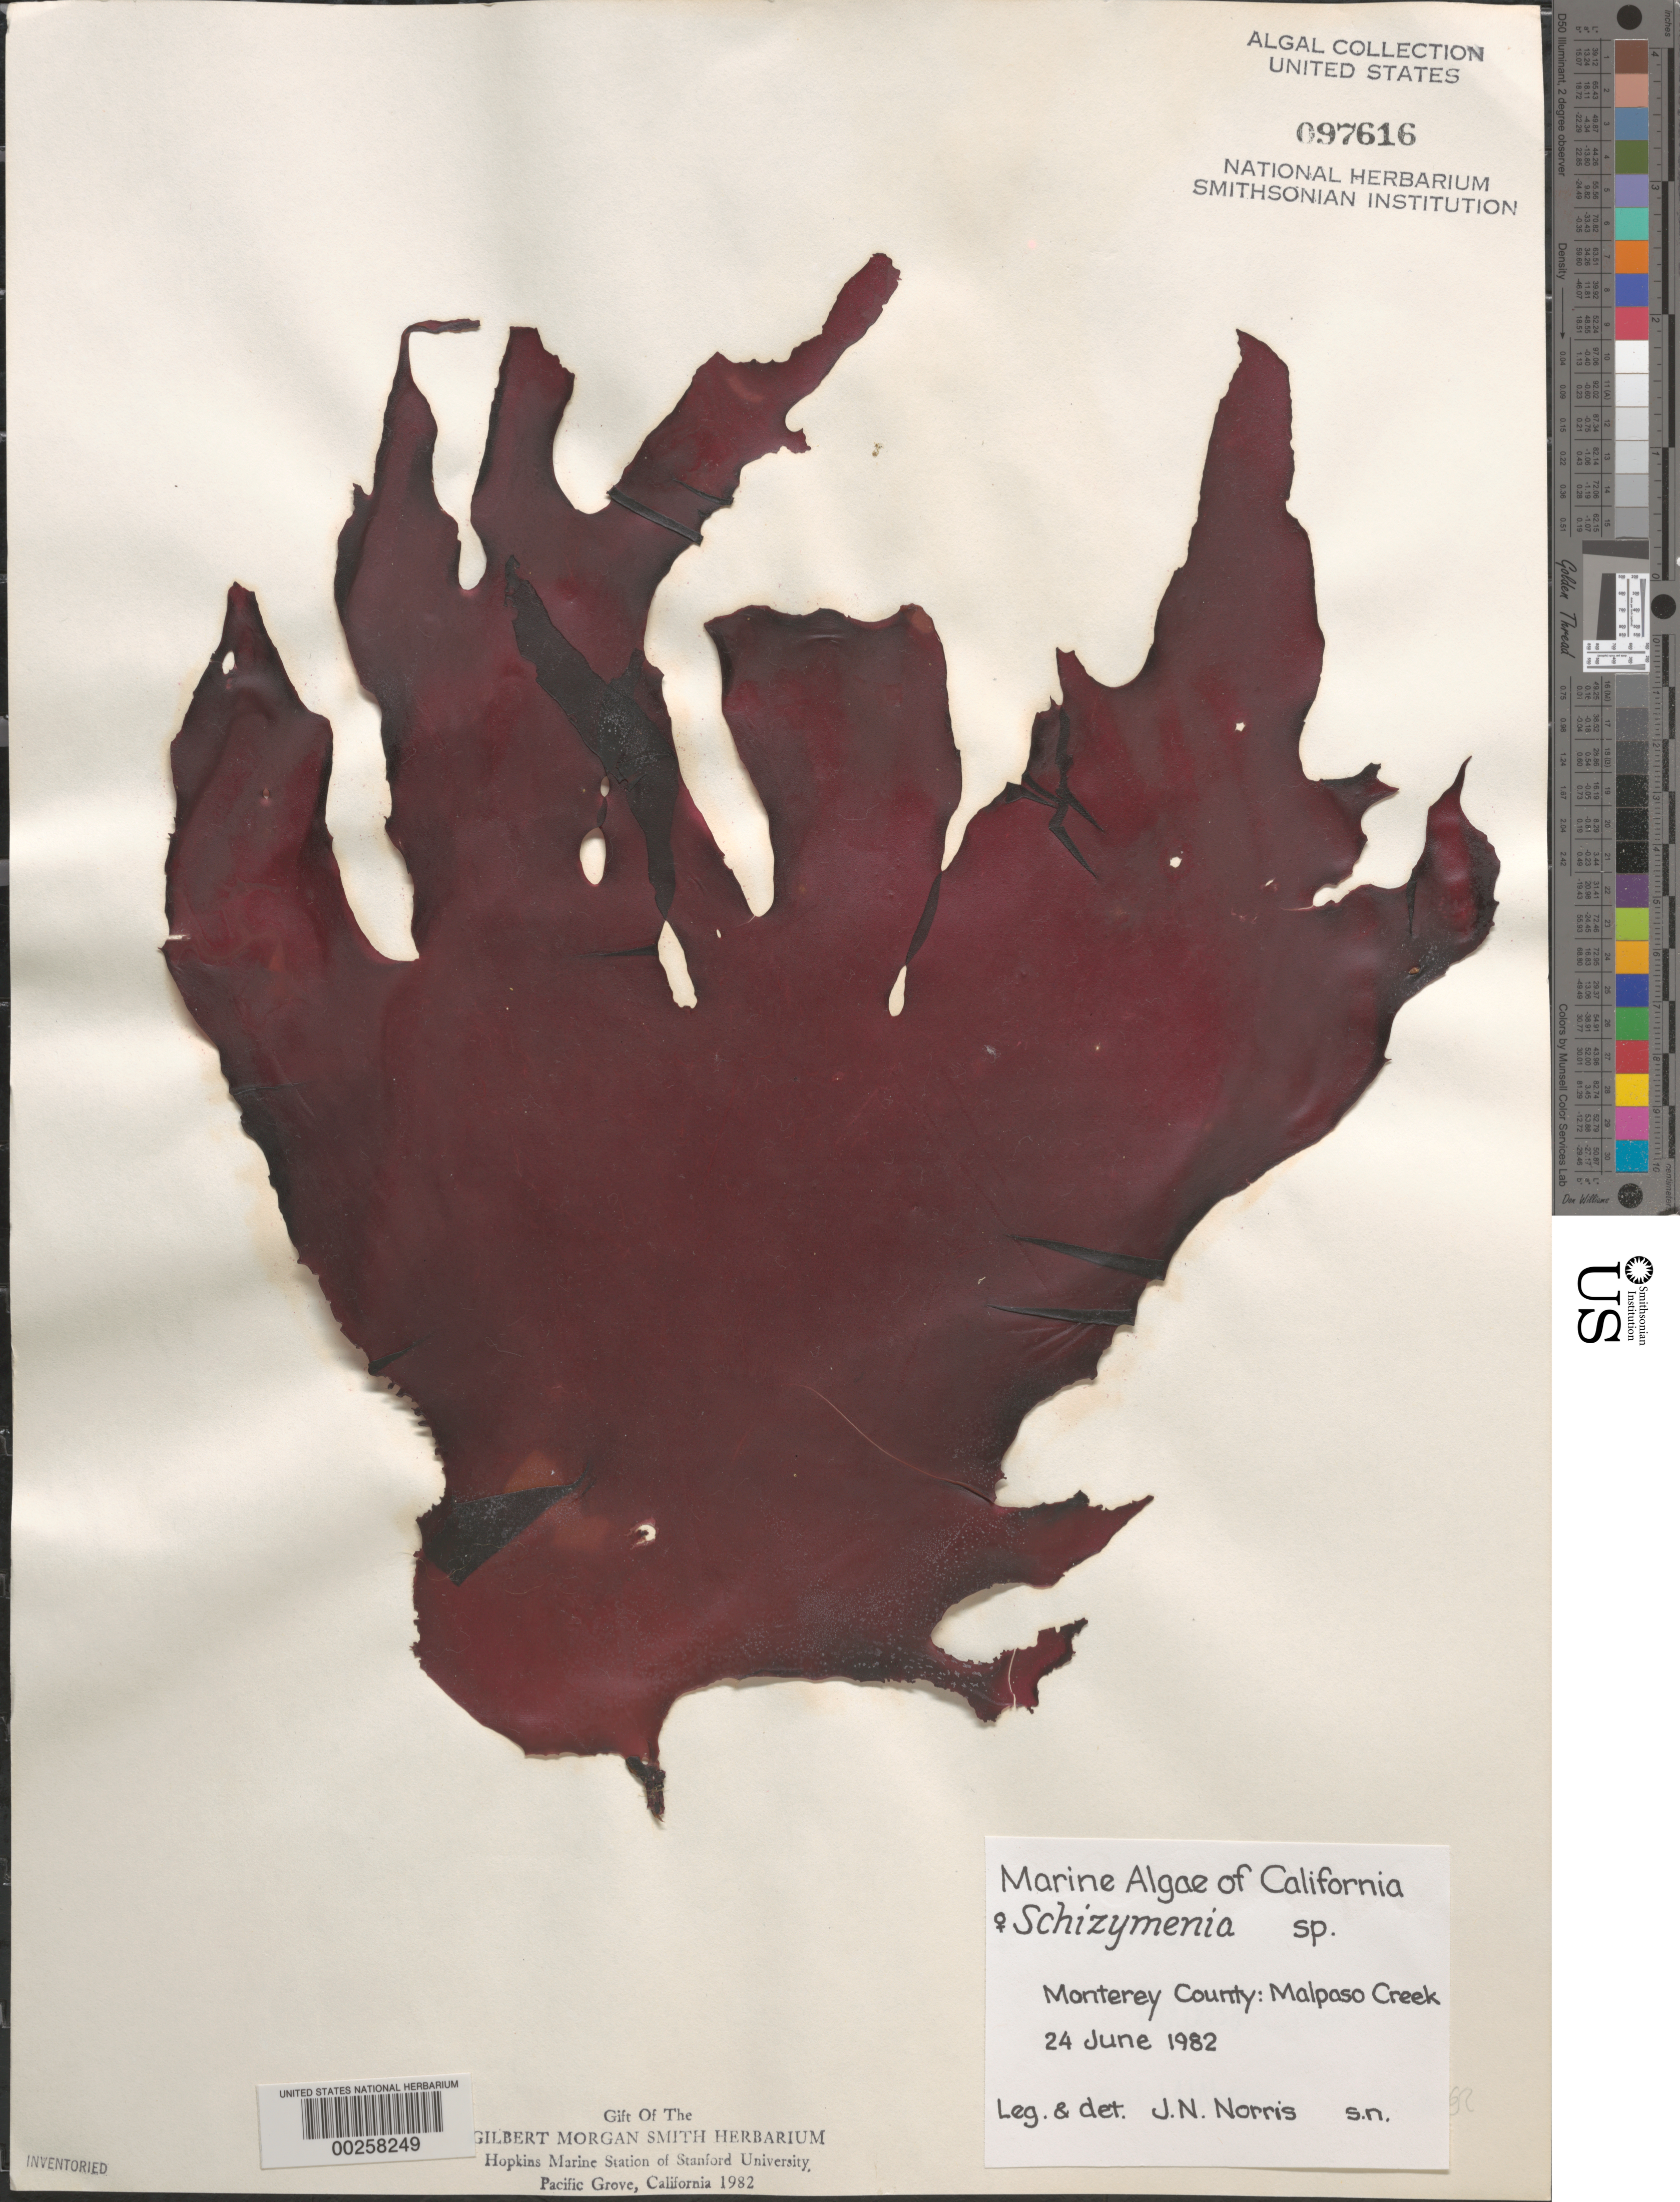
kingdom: Plantae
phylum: Rhodophyta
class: Florideophyceae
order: Nemastomatales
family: Schizymeniaceae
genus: Schizymenia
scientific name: Schizymenia sp.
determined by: Norris, James N.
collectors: J. N. Norris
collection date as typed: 24 Jun 1982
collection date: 1982-06-24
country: United States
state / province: California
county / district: Monterey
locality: Malpaso Creek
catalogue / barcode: US 97616